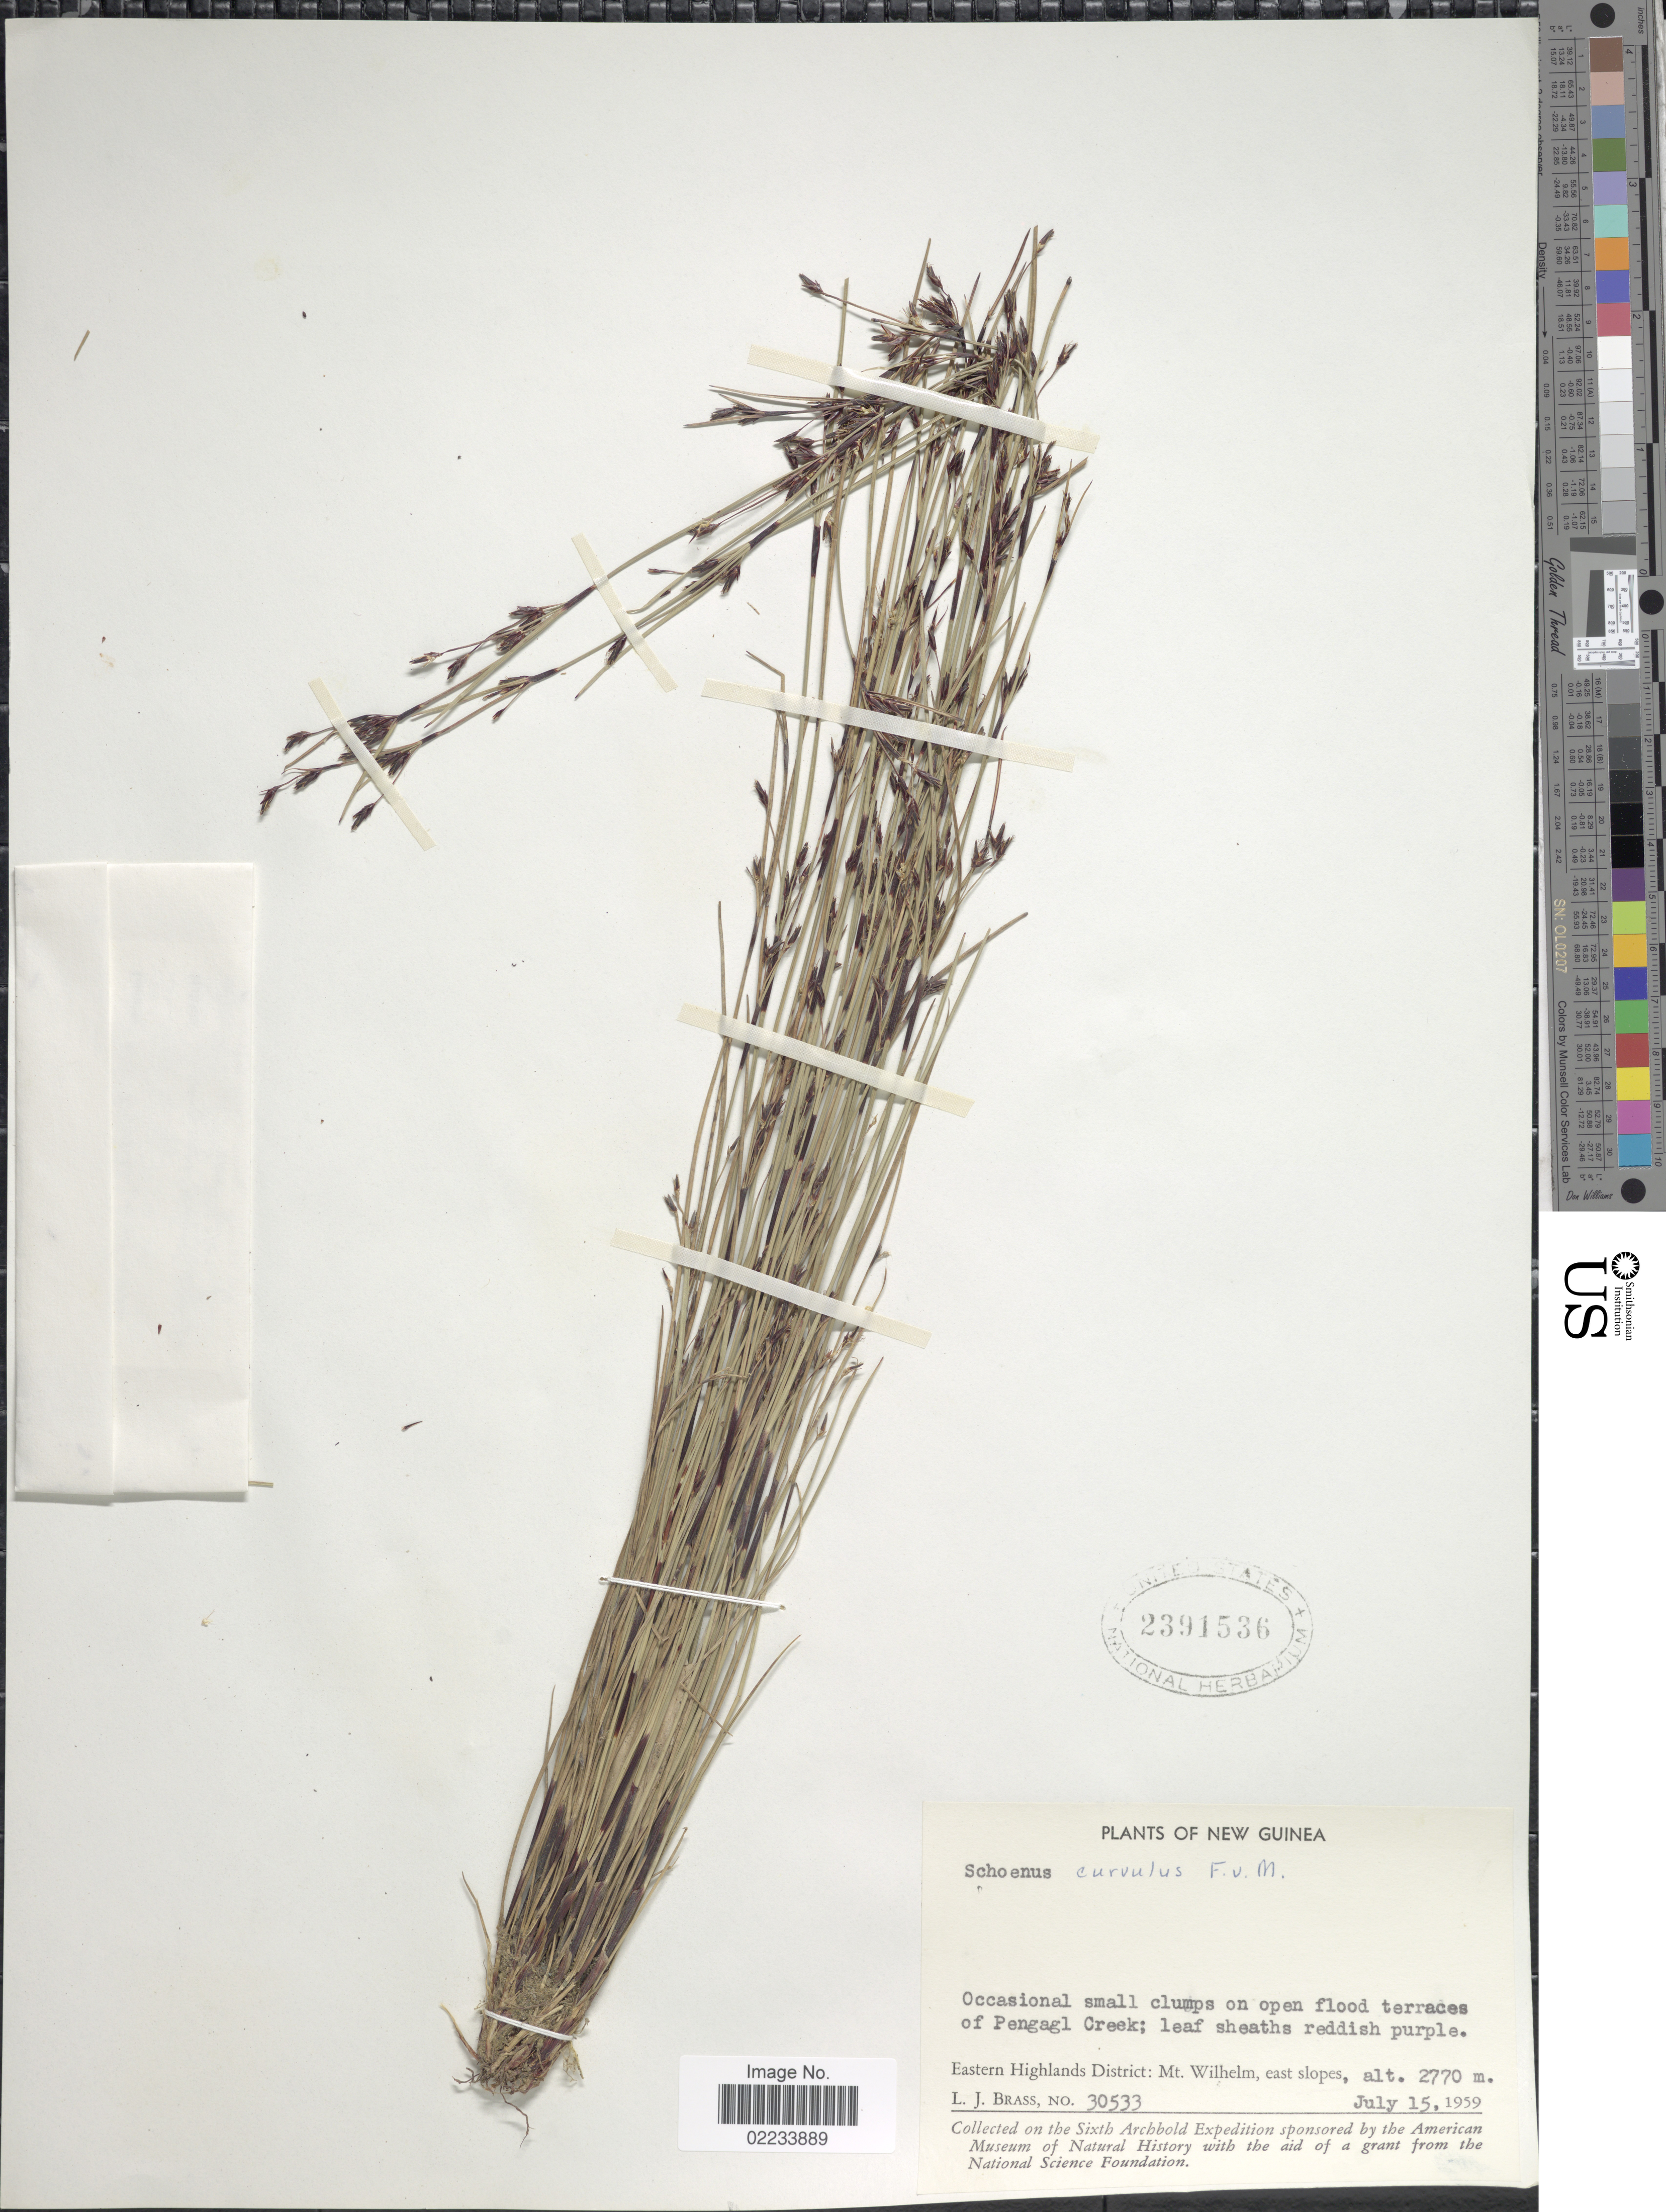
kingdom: Plantae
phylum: Tracheophyta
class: Liliopsida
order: Poales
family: Cyperaceae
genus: Schoenus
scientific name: Schoenus curvulus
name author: F. Muell.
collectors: L. J. Brass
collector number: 30533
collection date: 1959-07-15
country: Papua New Guinea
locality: New Guinea, Occasional small clumps on open flood terraces of Pengagl Creek; Eastern Highlands District: Mt Wilhelm, east slopes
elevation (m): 2770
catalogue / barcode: US 2391536